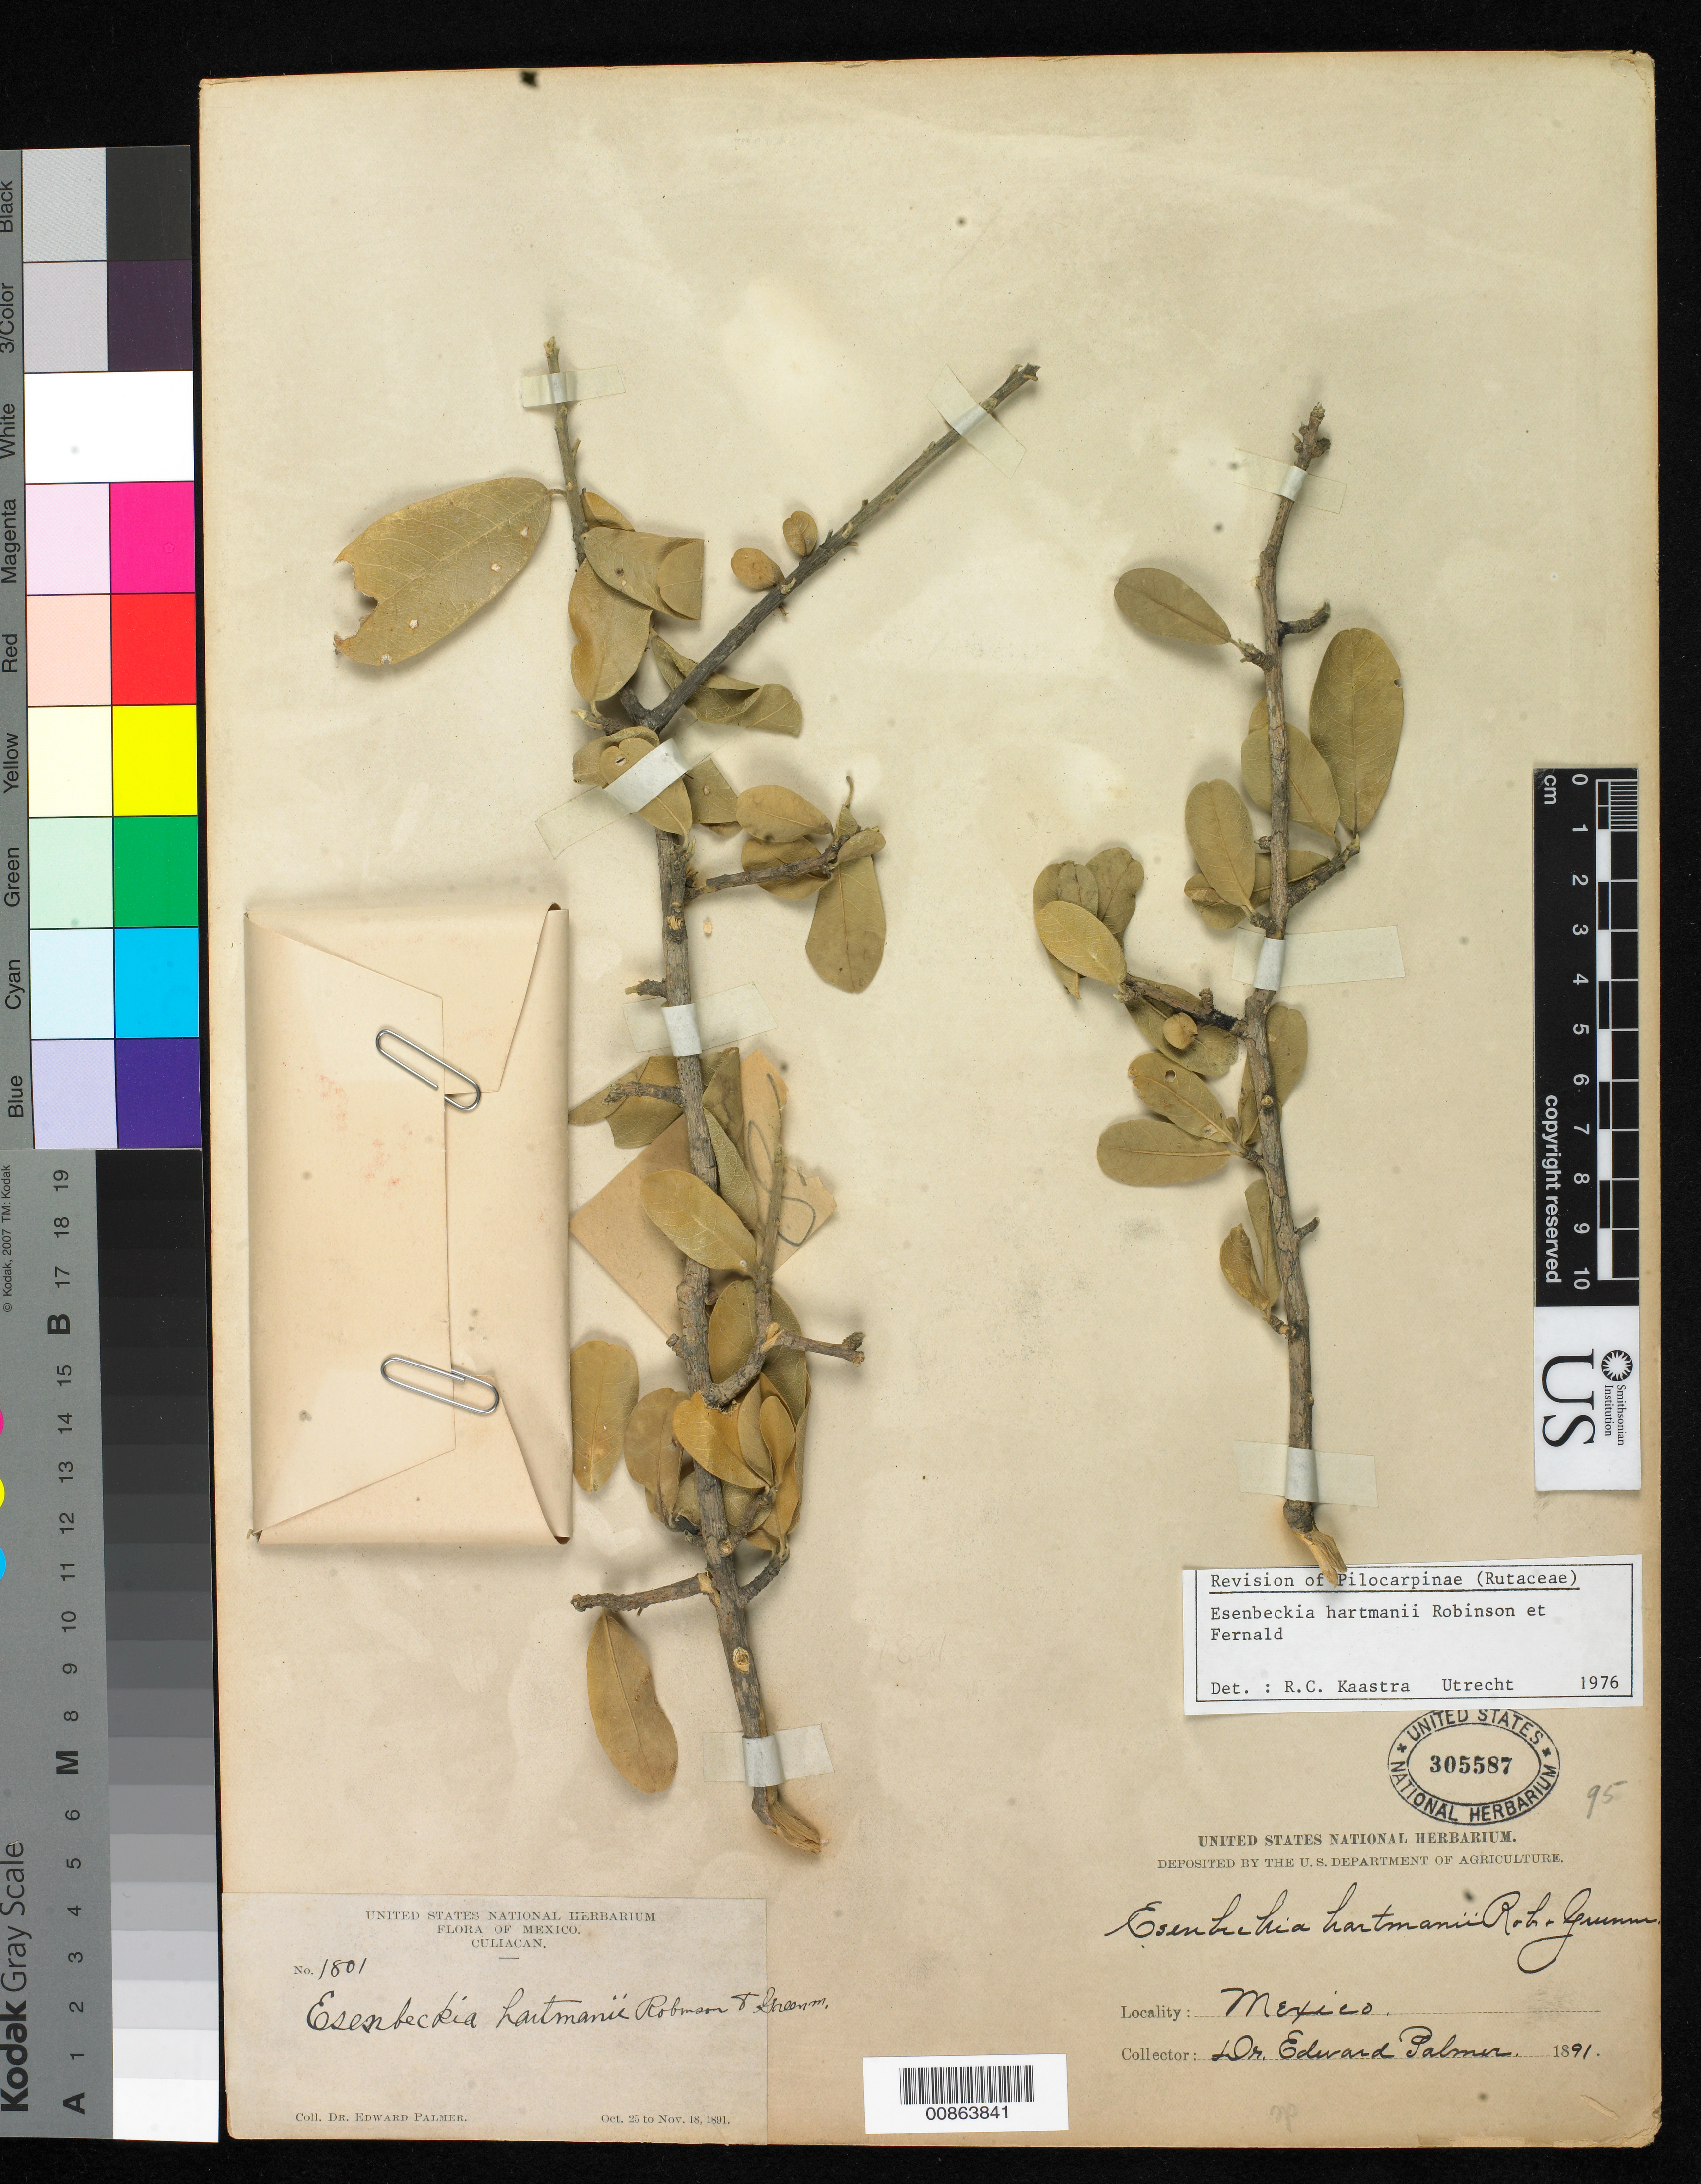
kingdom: Plantae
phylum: Tracheophyta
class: Magnoliopsida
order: Sapindales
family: Rutaceae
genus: Esenbeckia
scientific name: Esenbeckia hartmanii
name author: B.L. Rob. & Fernald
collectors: E. Palmer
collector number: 1801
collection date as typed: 25 Oct 1891 to 18 Nov 1891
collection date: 1891-10-25/1891-11-18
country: Mexico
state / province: Sinaloa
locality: Culiacan, Sinaloa.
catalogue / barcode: US 305587